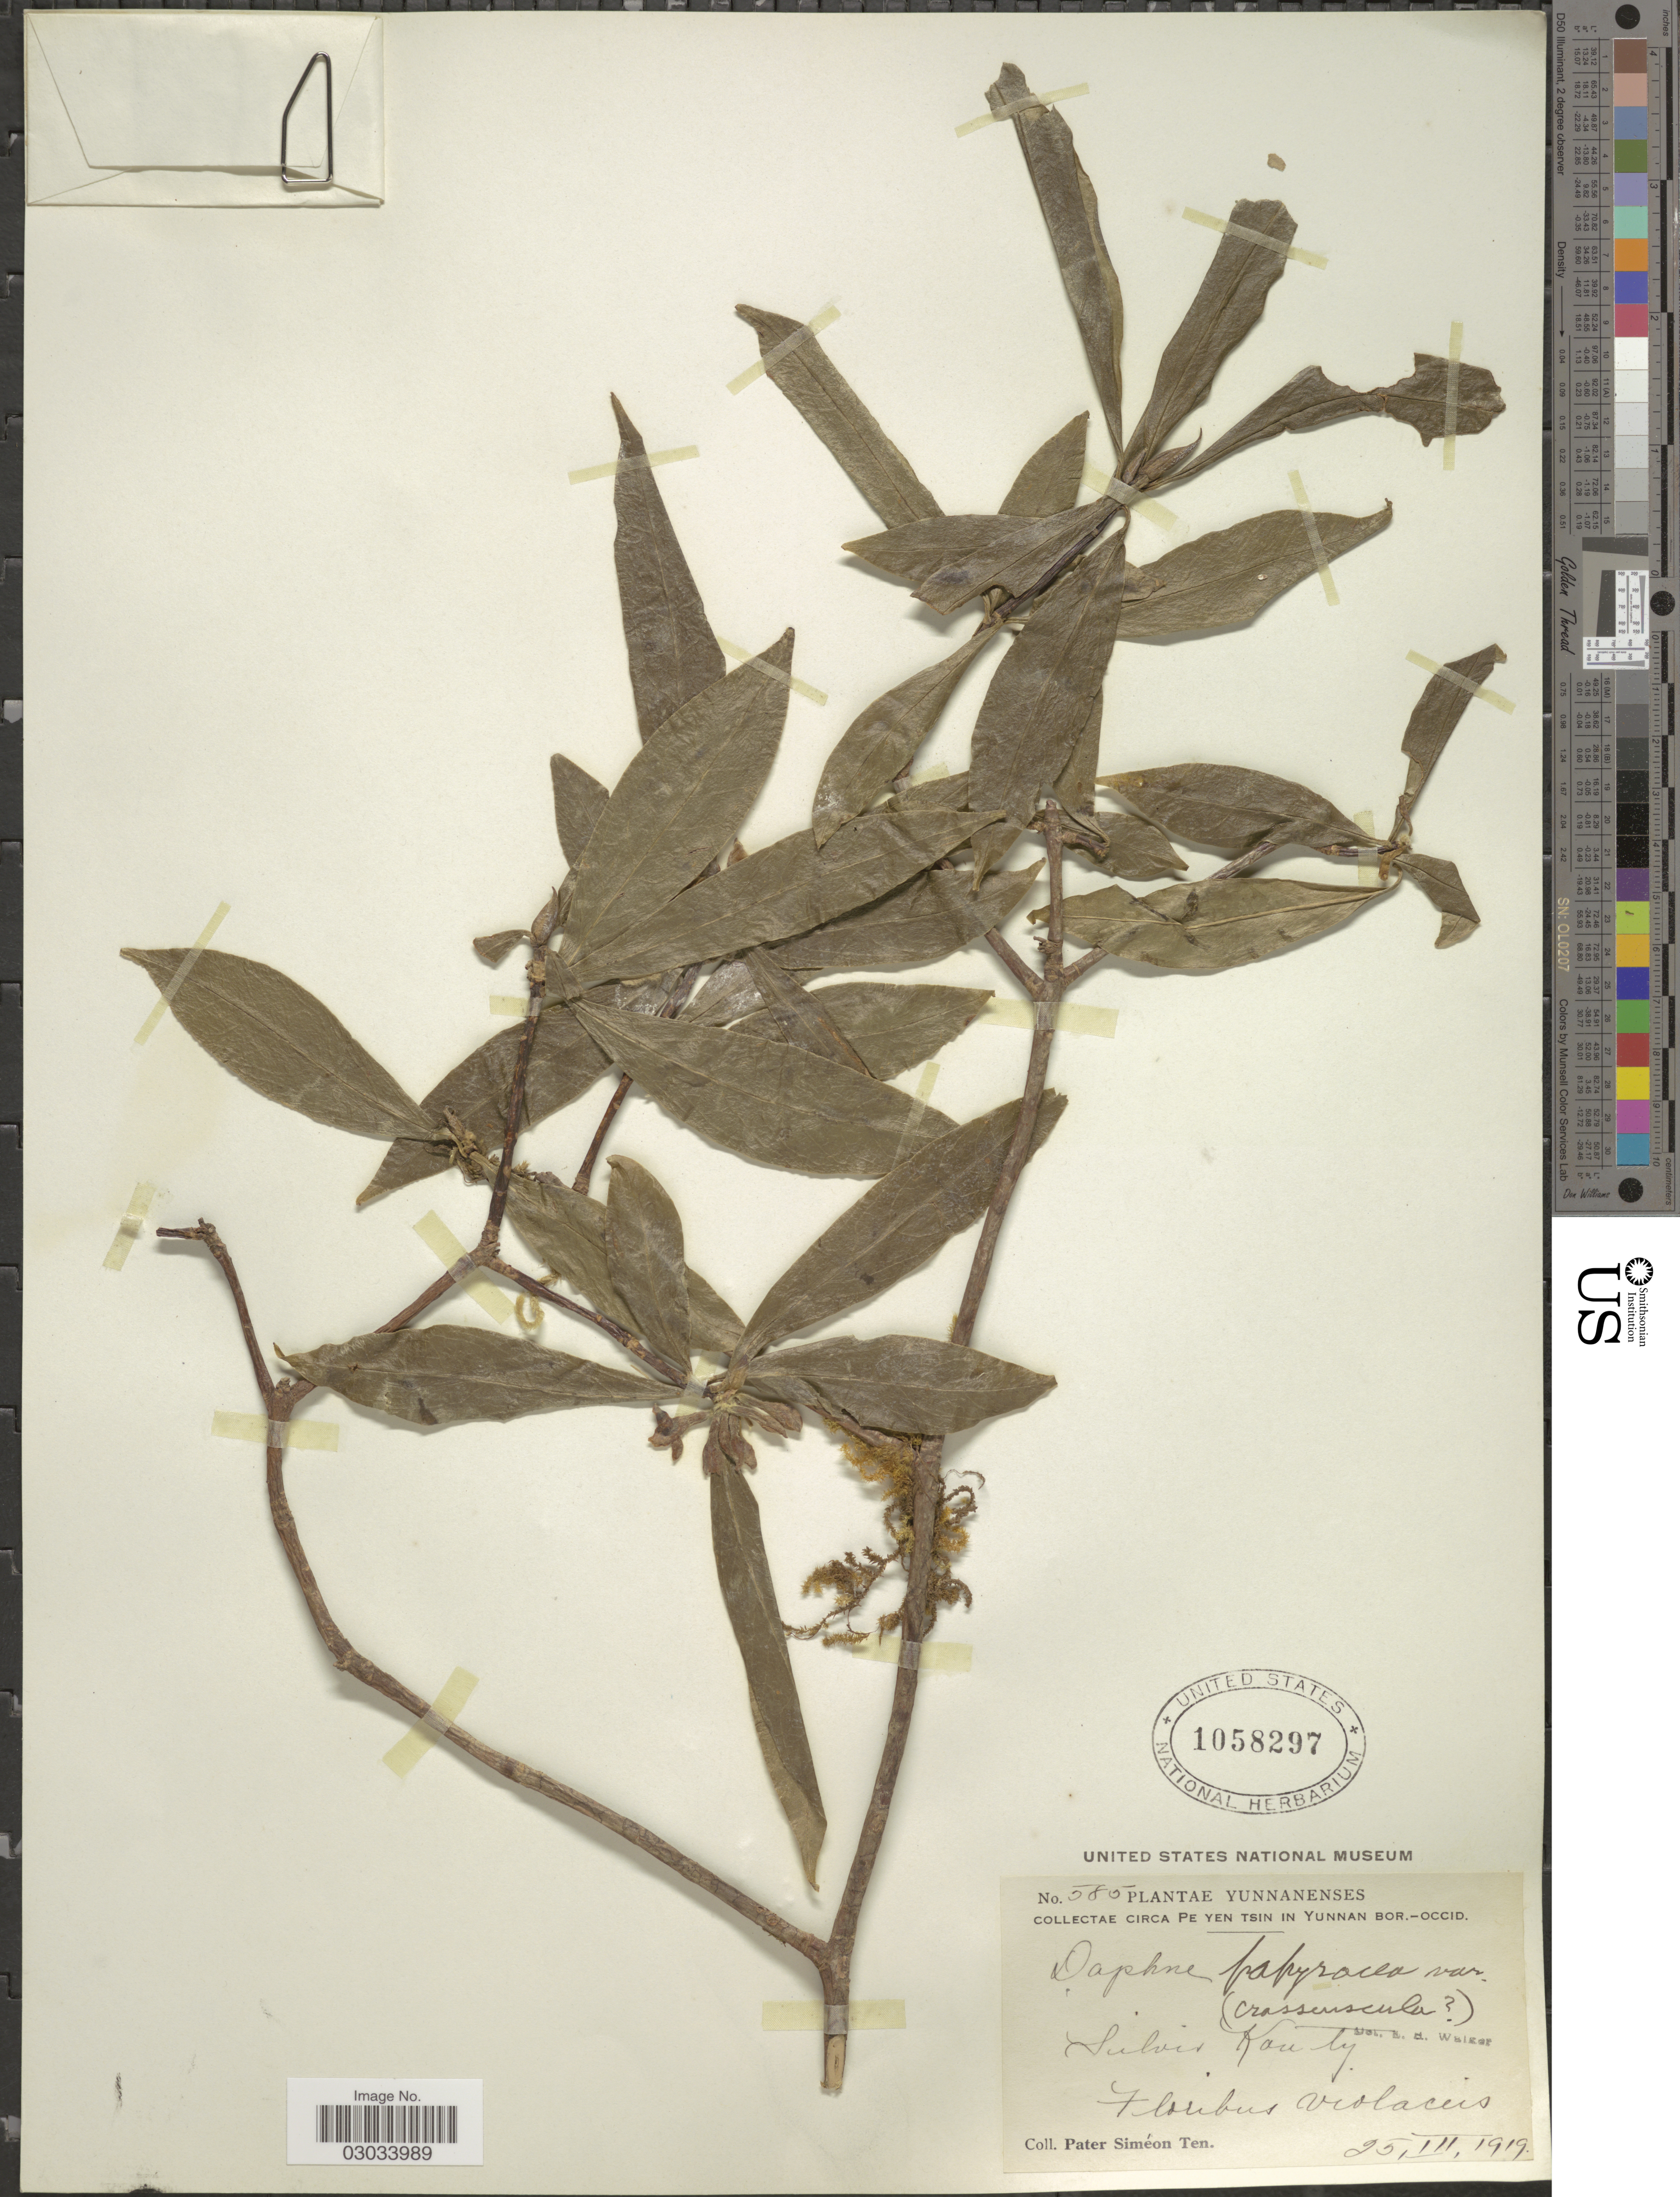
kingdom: Plantae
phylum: Tracheophyta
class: Magnoliopsida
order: Malvales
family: Thymelaeaceae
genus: Daphne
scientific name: Daphne papyracea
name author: Wall. ex Steud.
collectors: P. S. Ten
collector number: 585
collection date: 1919-03-25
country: China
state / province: Yunnan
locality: Circa Pe Yen Tsin in Yunnan Bor.- Occid. Silvis Kauly. [interpreted]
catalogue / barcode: US 1058297